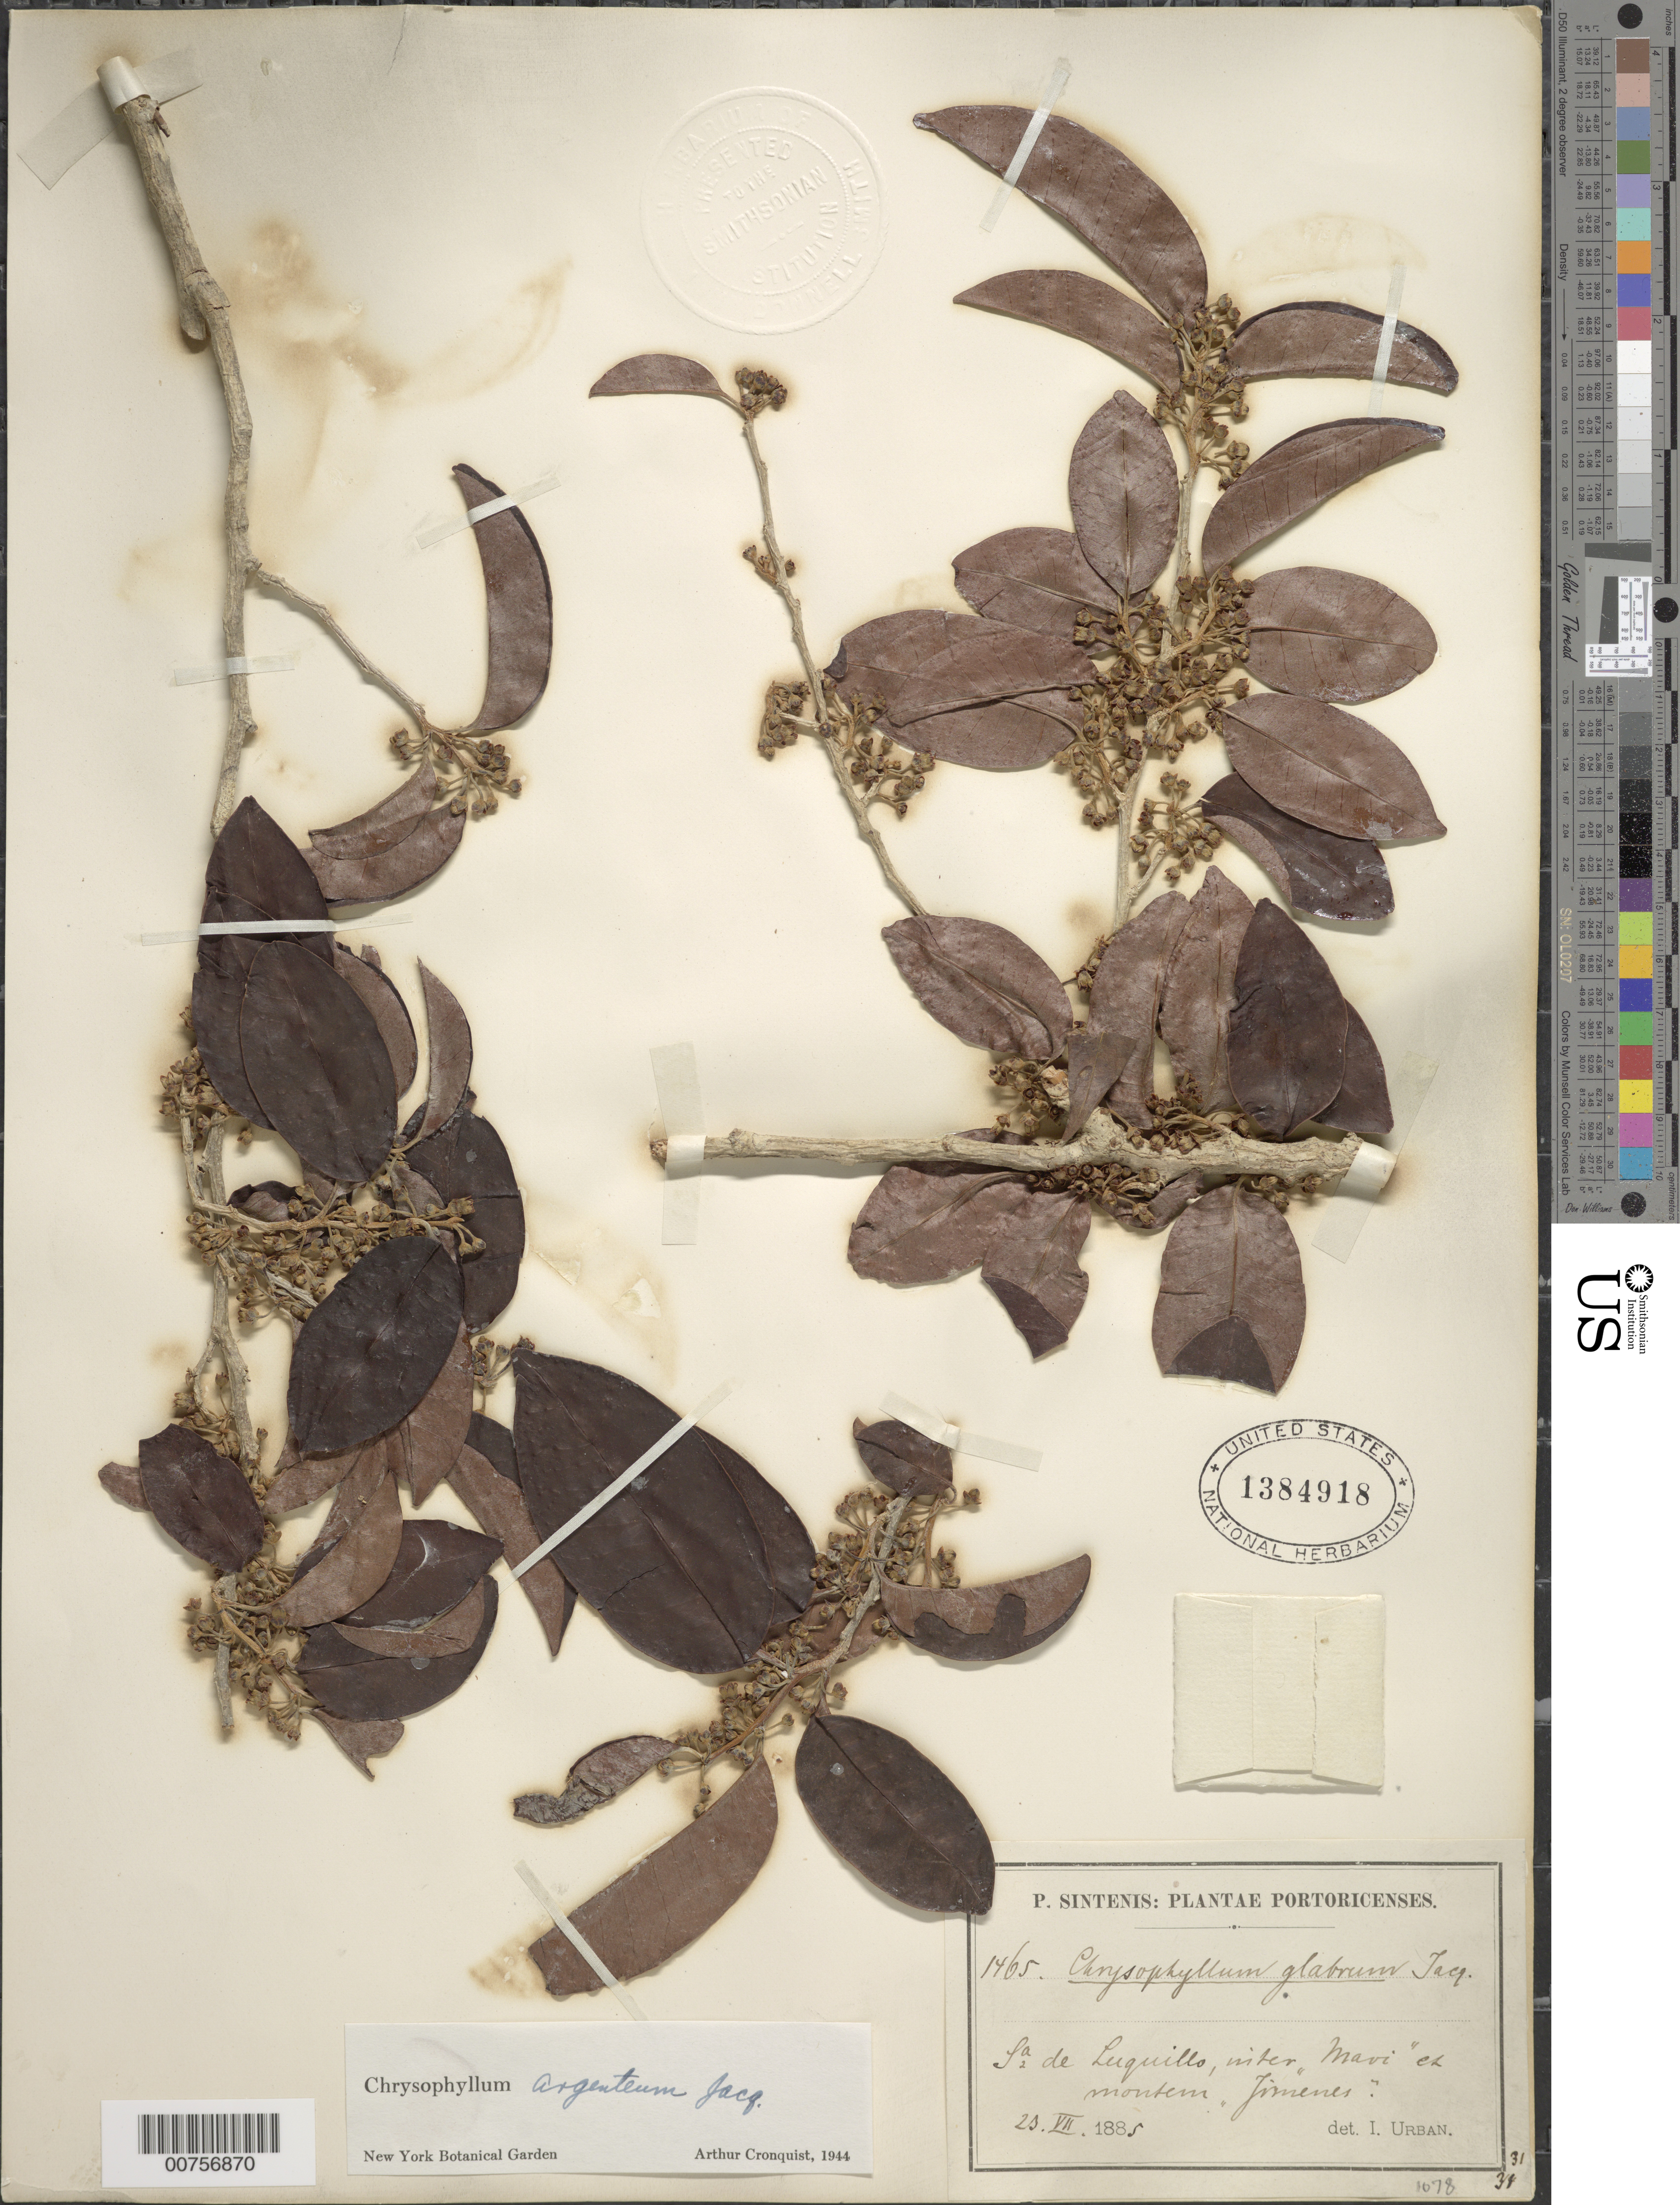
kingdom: Plantae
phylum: Tracheophyta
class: Magnoliopsida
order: Ericales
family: Sapotaceae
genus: Chrysophyllum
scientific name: Chrysophyllum argenteum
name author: Jacq.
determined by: Cronquist, A. J.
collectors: P. Sintenis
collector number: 1465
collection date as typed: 23 Jul 1885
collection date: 1885-07-23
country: Puerto Rico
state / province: Luquillo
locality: Sierra de Luquillo, inter "Mavi" et montem "Jimenes"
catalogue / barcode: US 1384918